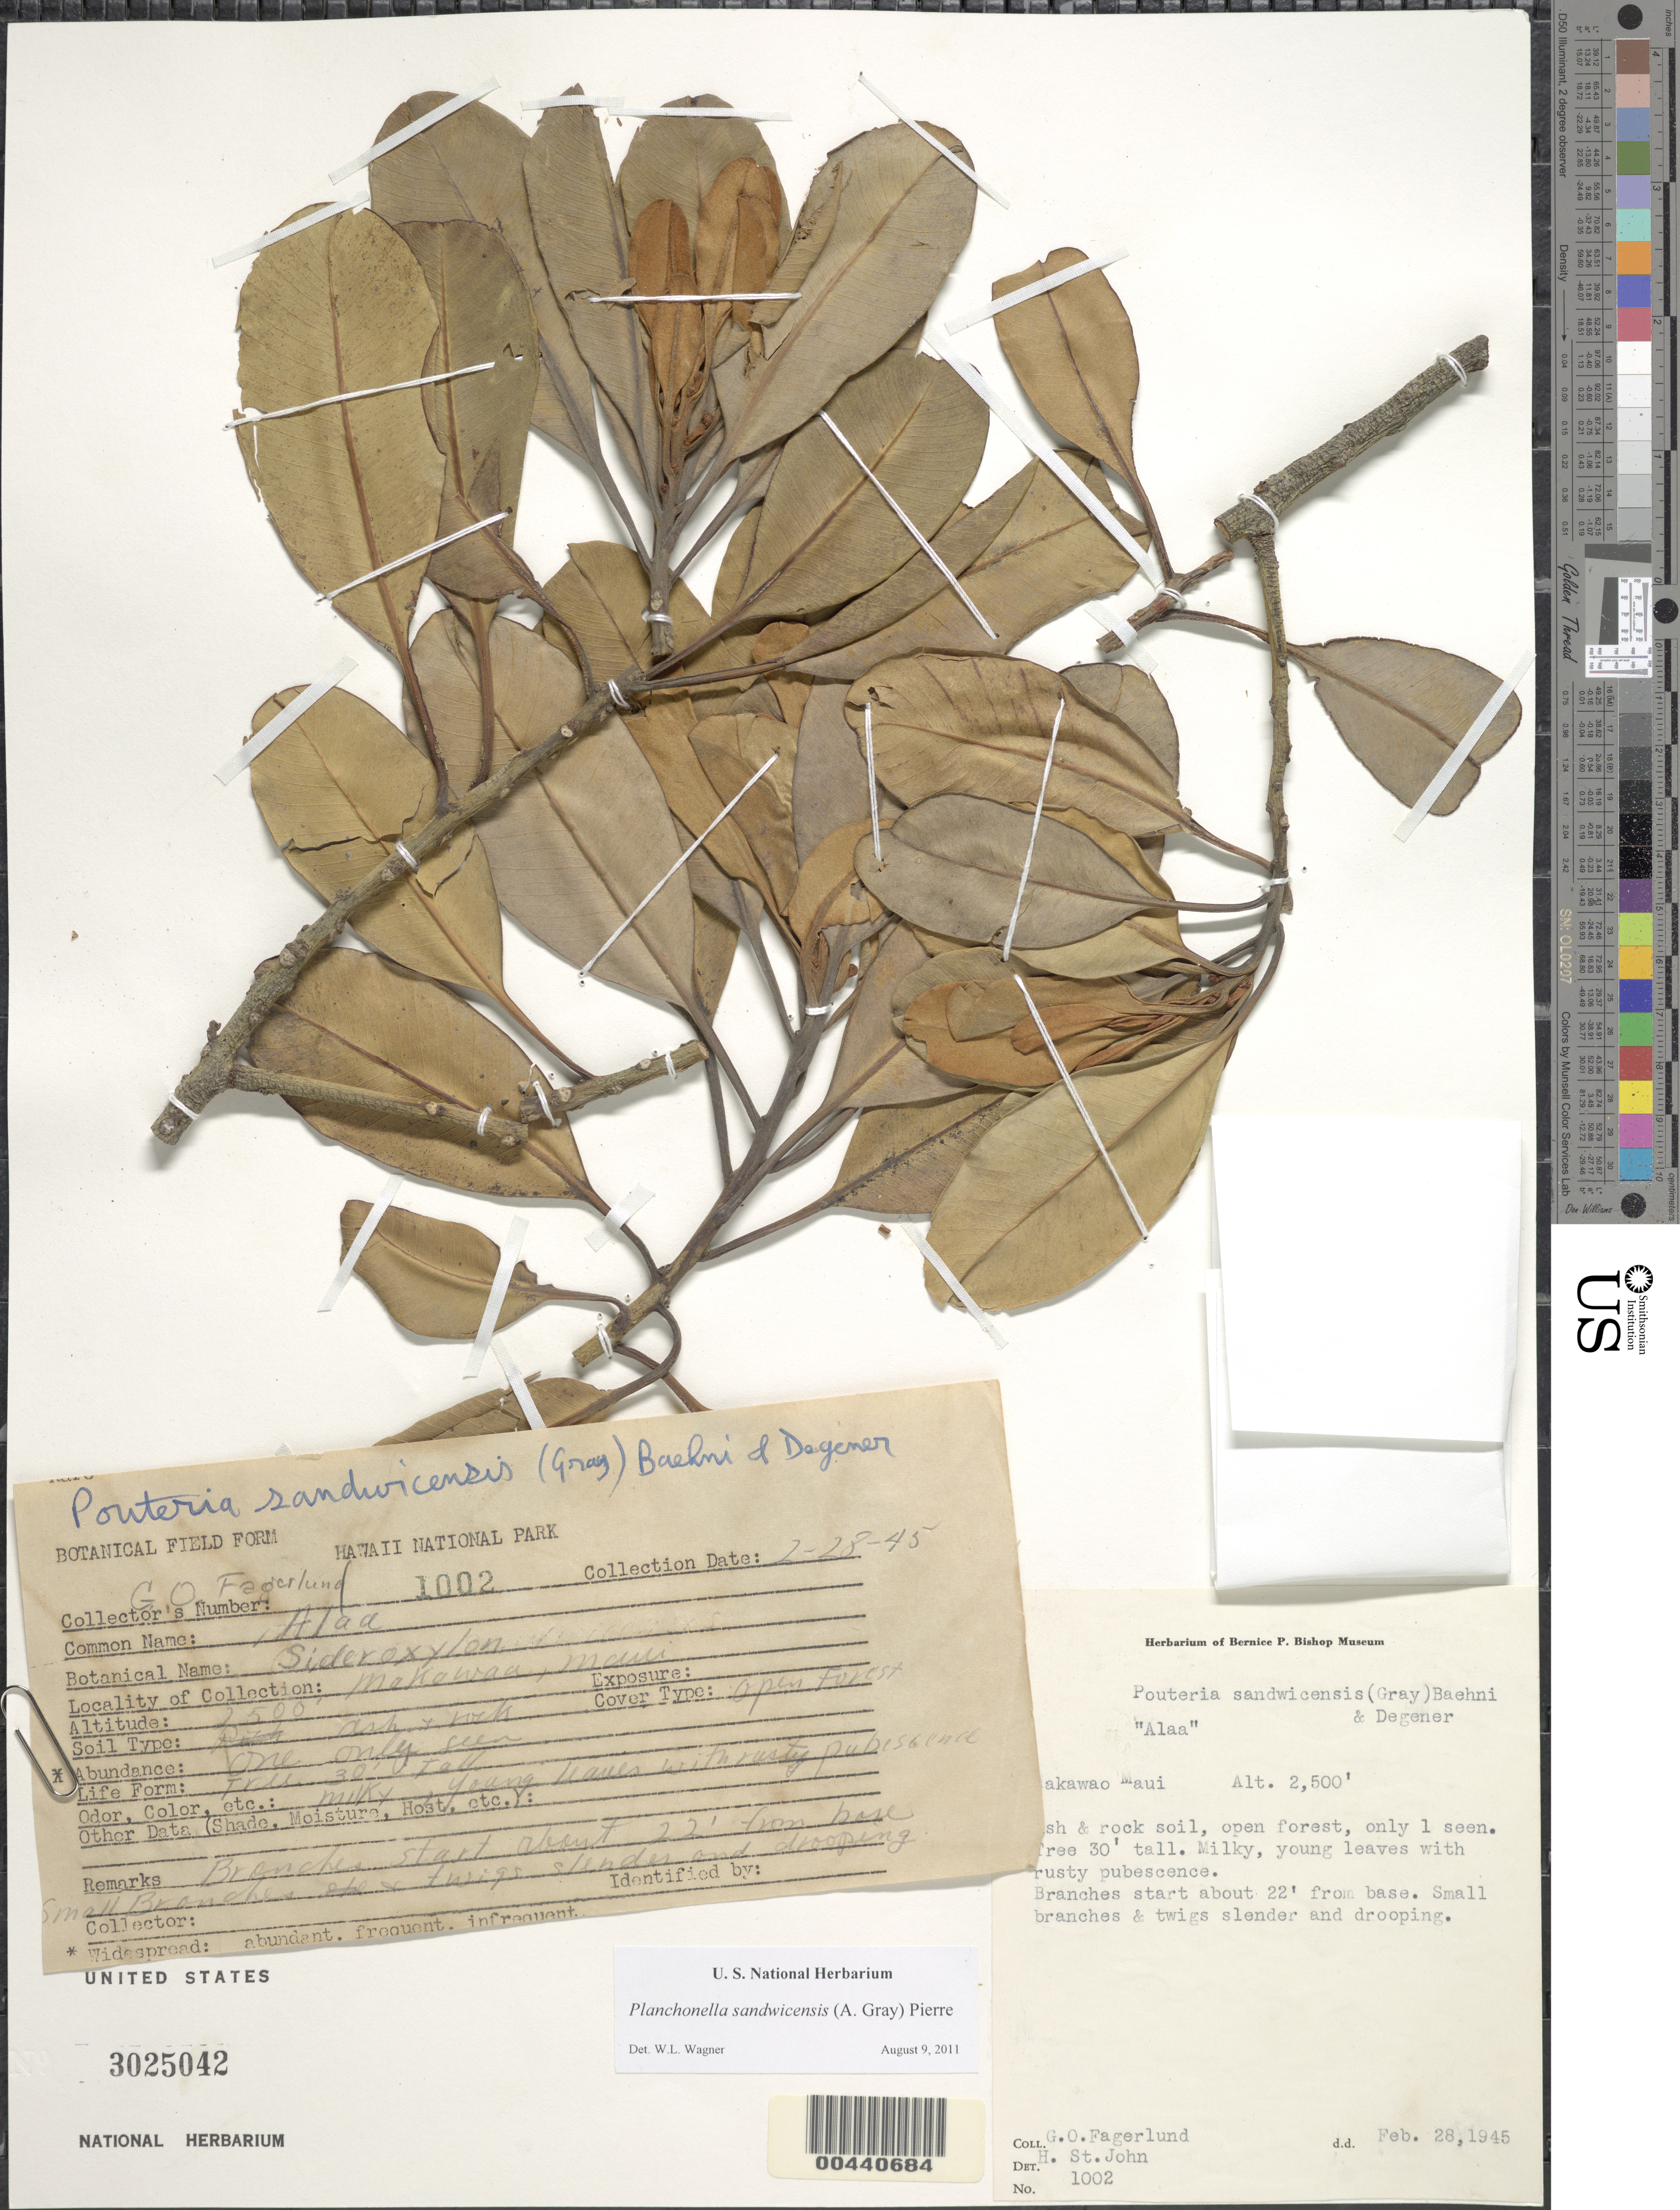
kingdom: Plantae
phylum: Tracheophyta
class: Magnoliopsida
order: Ericales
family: Sapotaceae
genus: Planchonella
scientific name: Planchonella sandwicensis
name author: (A. Gray) Pierre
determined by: Wagner, W. L., (BOT), Smithsonian Institution - National Museum of Natural History (UNITED STATES)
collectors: G. Fagerlund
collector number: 1002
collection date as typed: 28 Feb 1945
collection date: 1945-02-28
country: United States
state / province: Hawaii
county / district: Maui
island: Maui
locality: Makawao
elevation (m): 762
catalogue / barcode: US 3025042